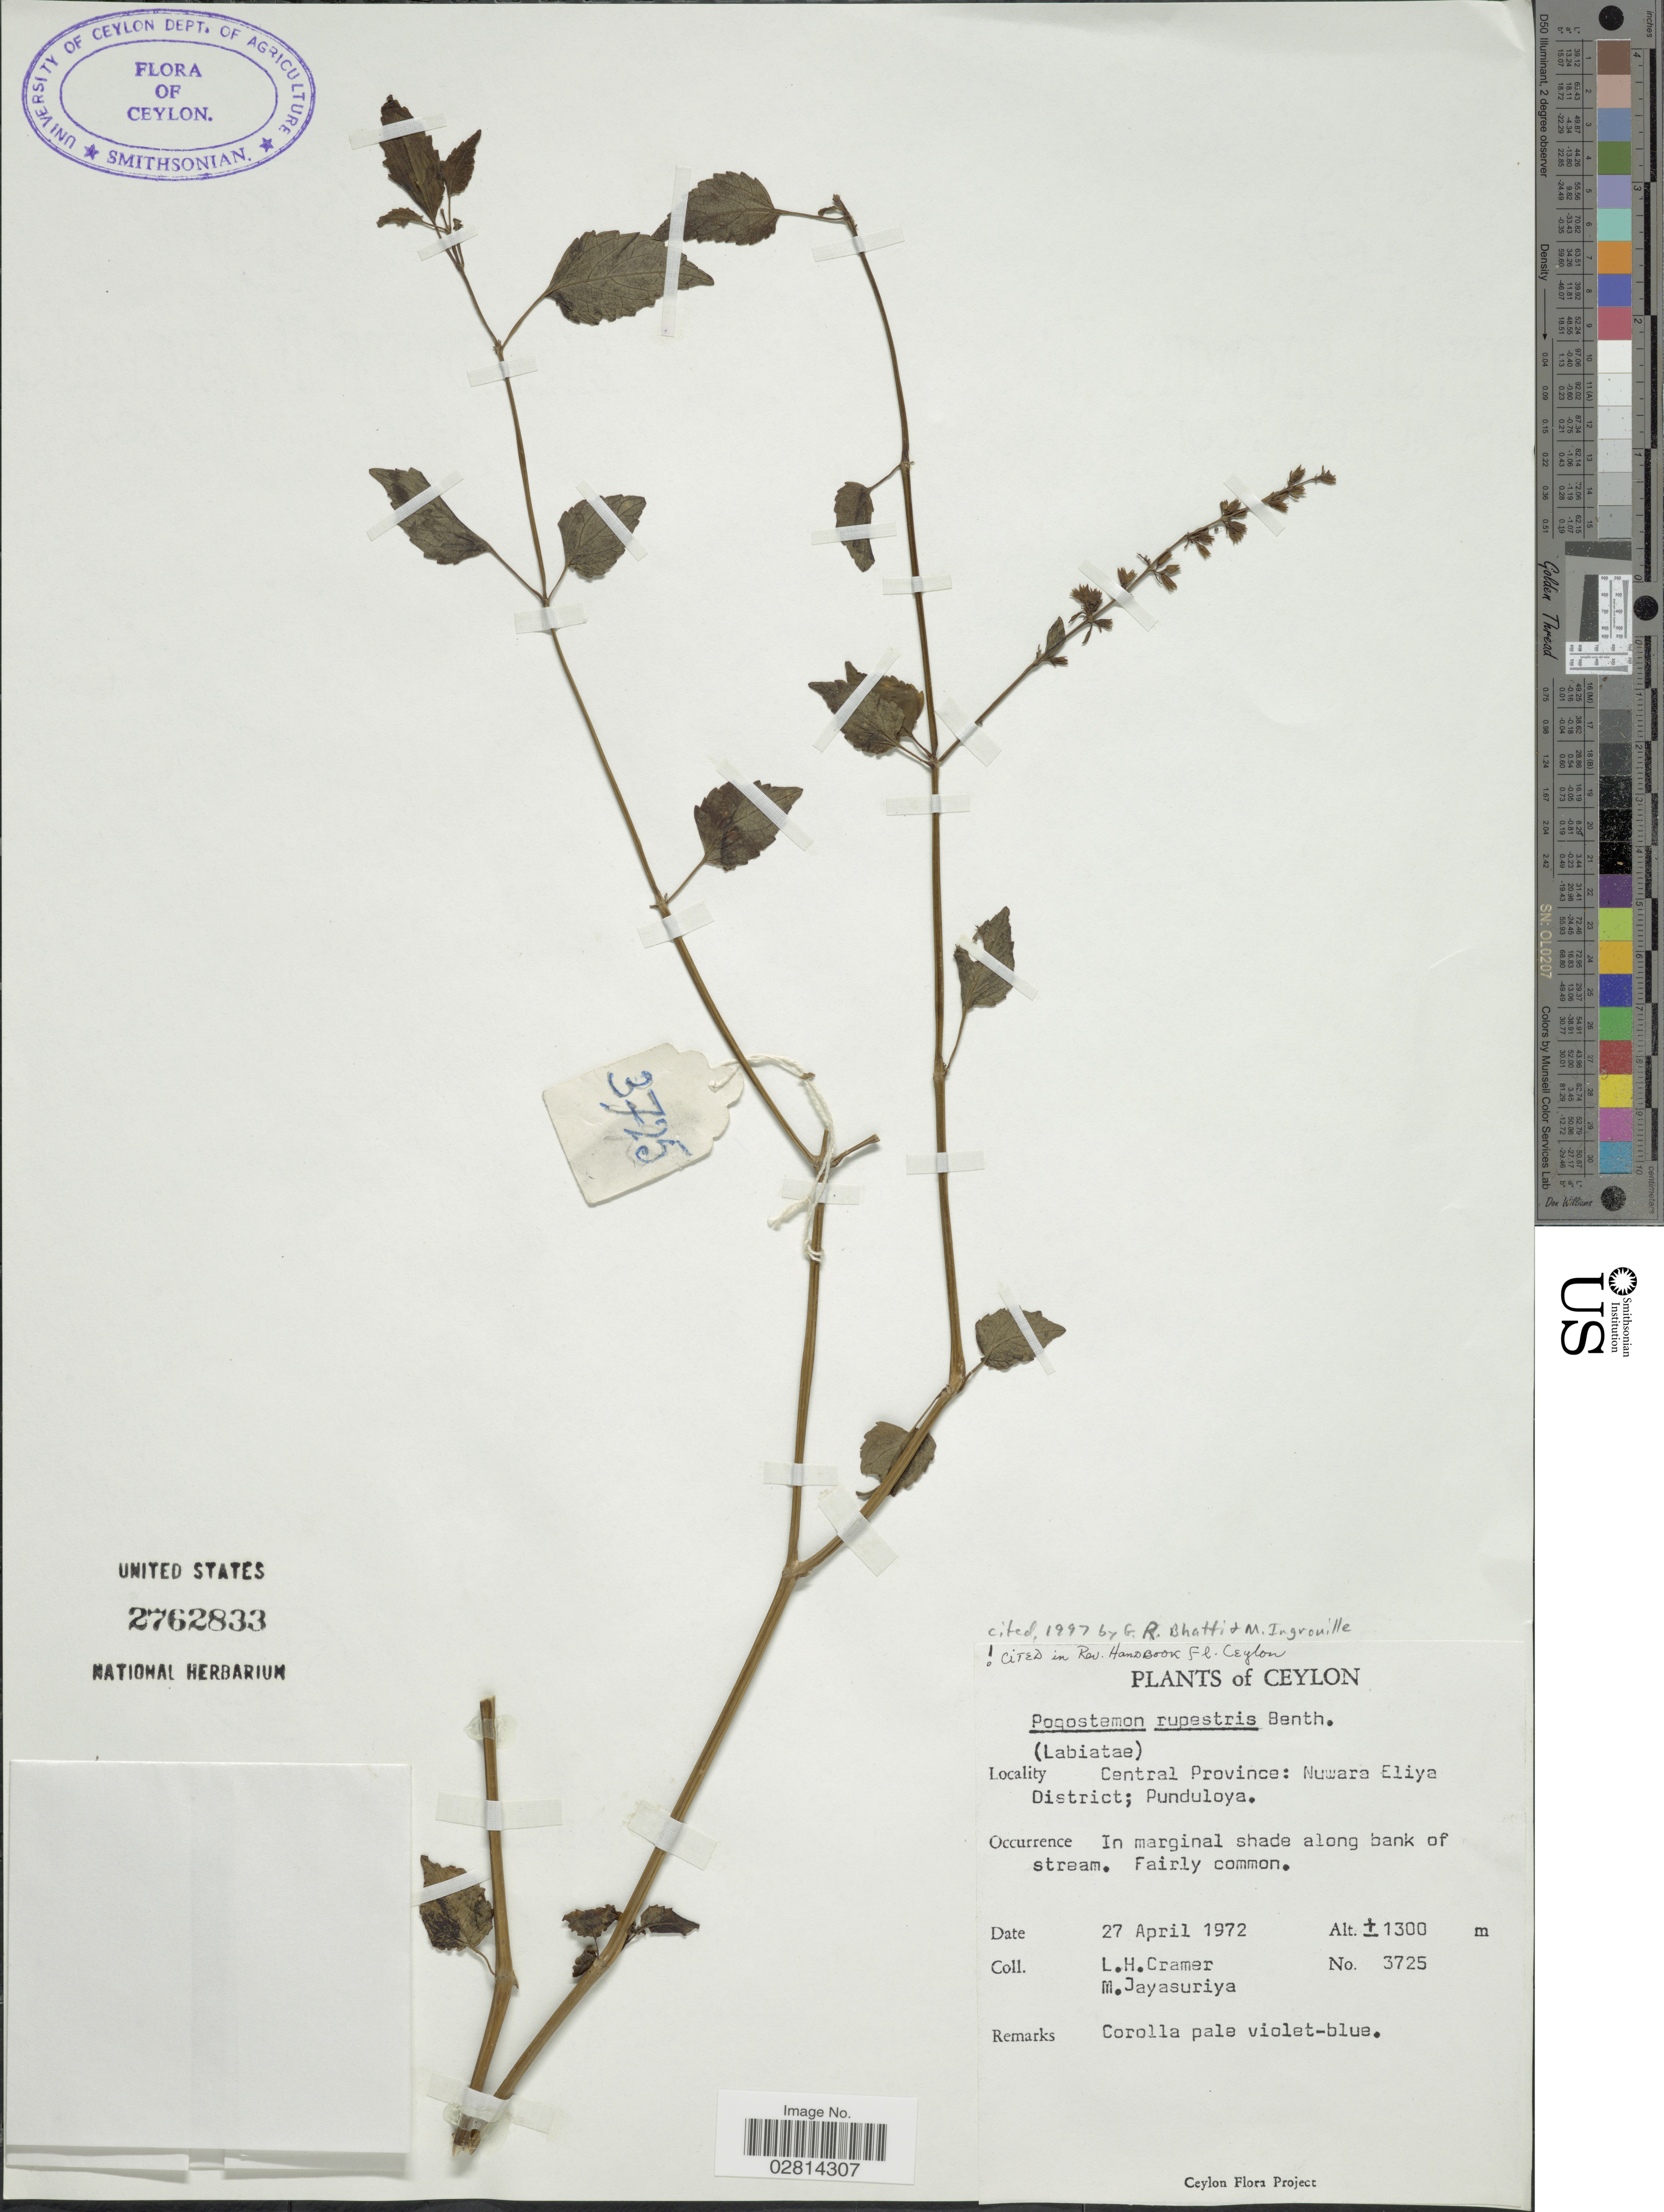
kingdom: Plantae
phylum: Tracheophyta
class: Magnoliopsida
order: Lamiales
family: Lamiaceae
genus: Pogostemon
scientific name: Pogostemon rupestris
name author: Benth.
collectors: L. H. Cramer & M. Jayasuriya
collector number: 3725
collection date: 1972-04-27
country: Sri Lanka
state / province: Central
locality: Ceylon. Nuwara Eliya District; Punduloya.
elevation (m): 1300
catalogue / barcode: US 2762833